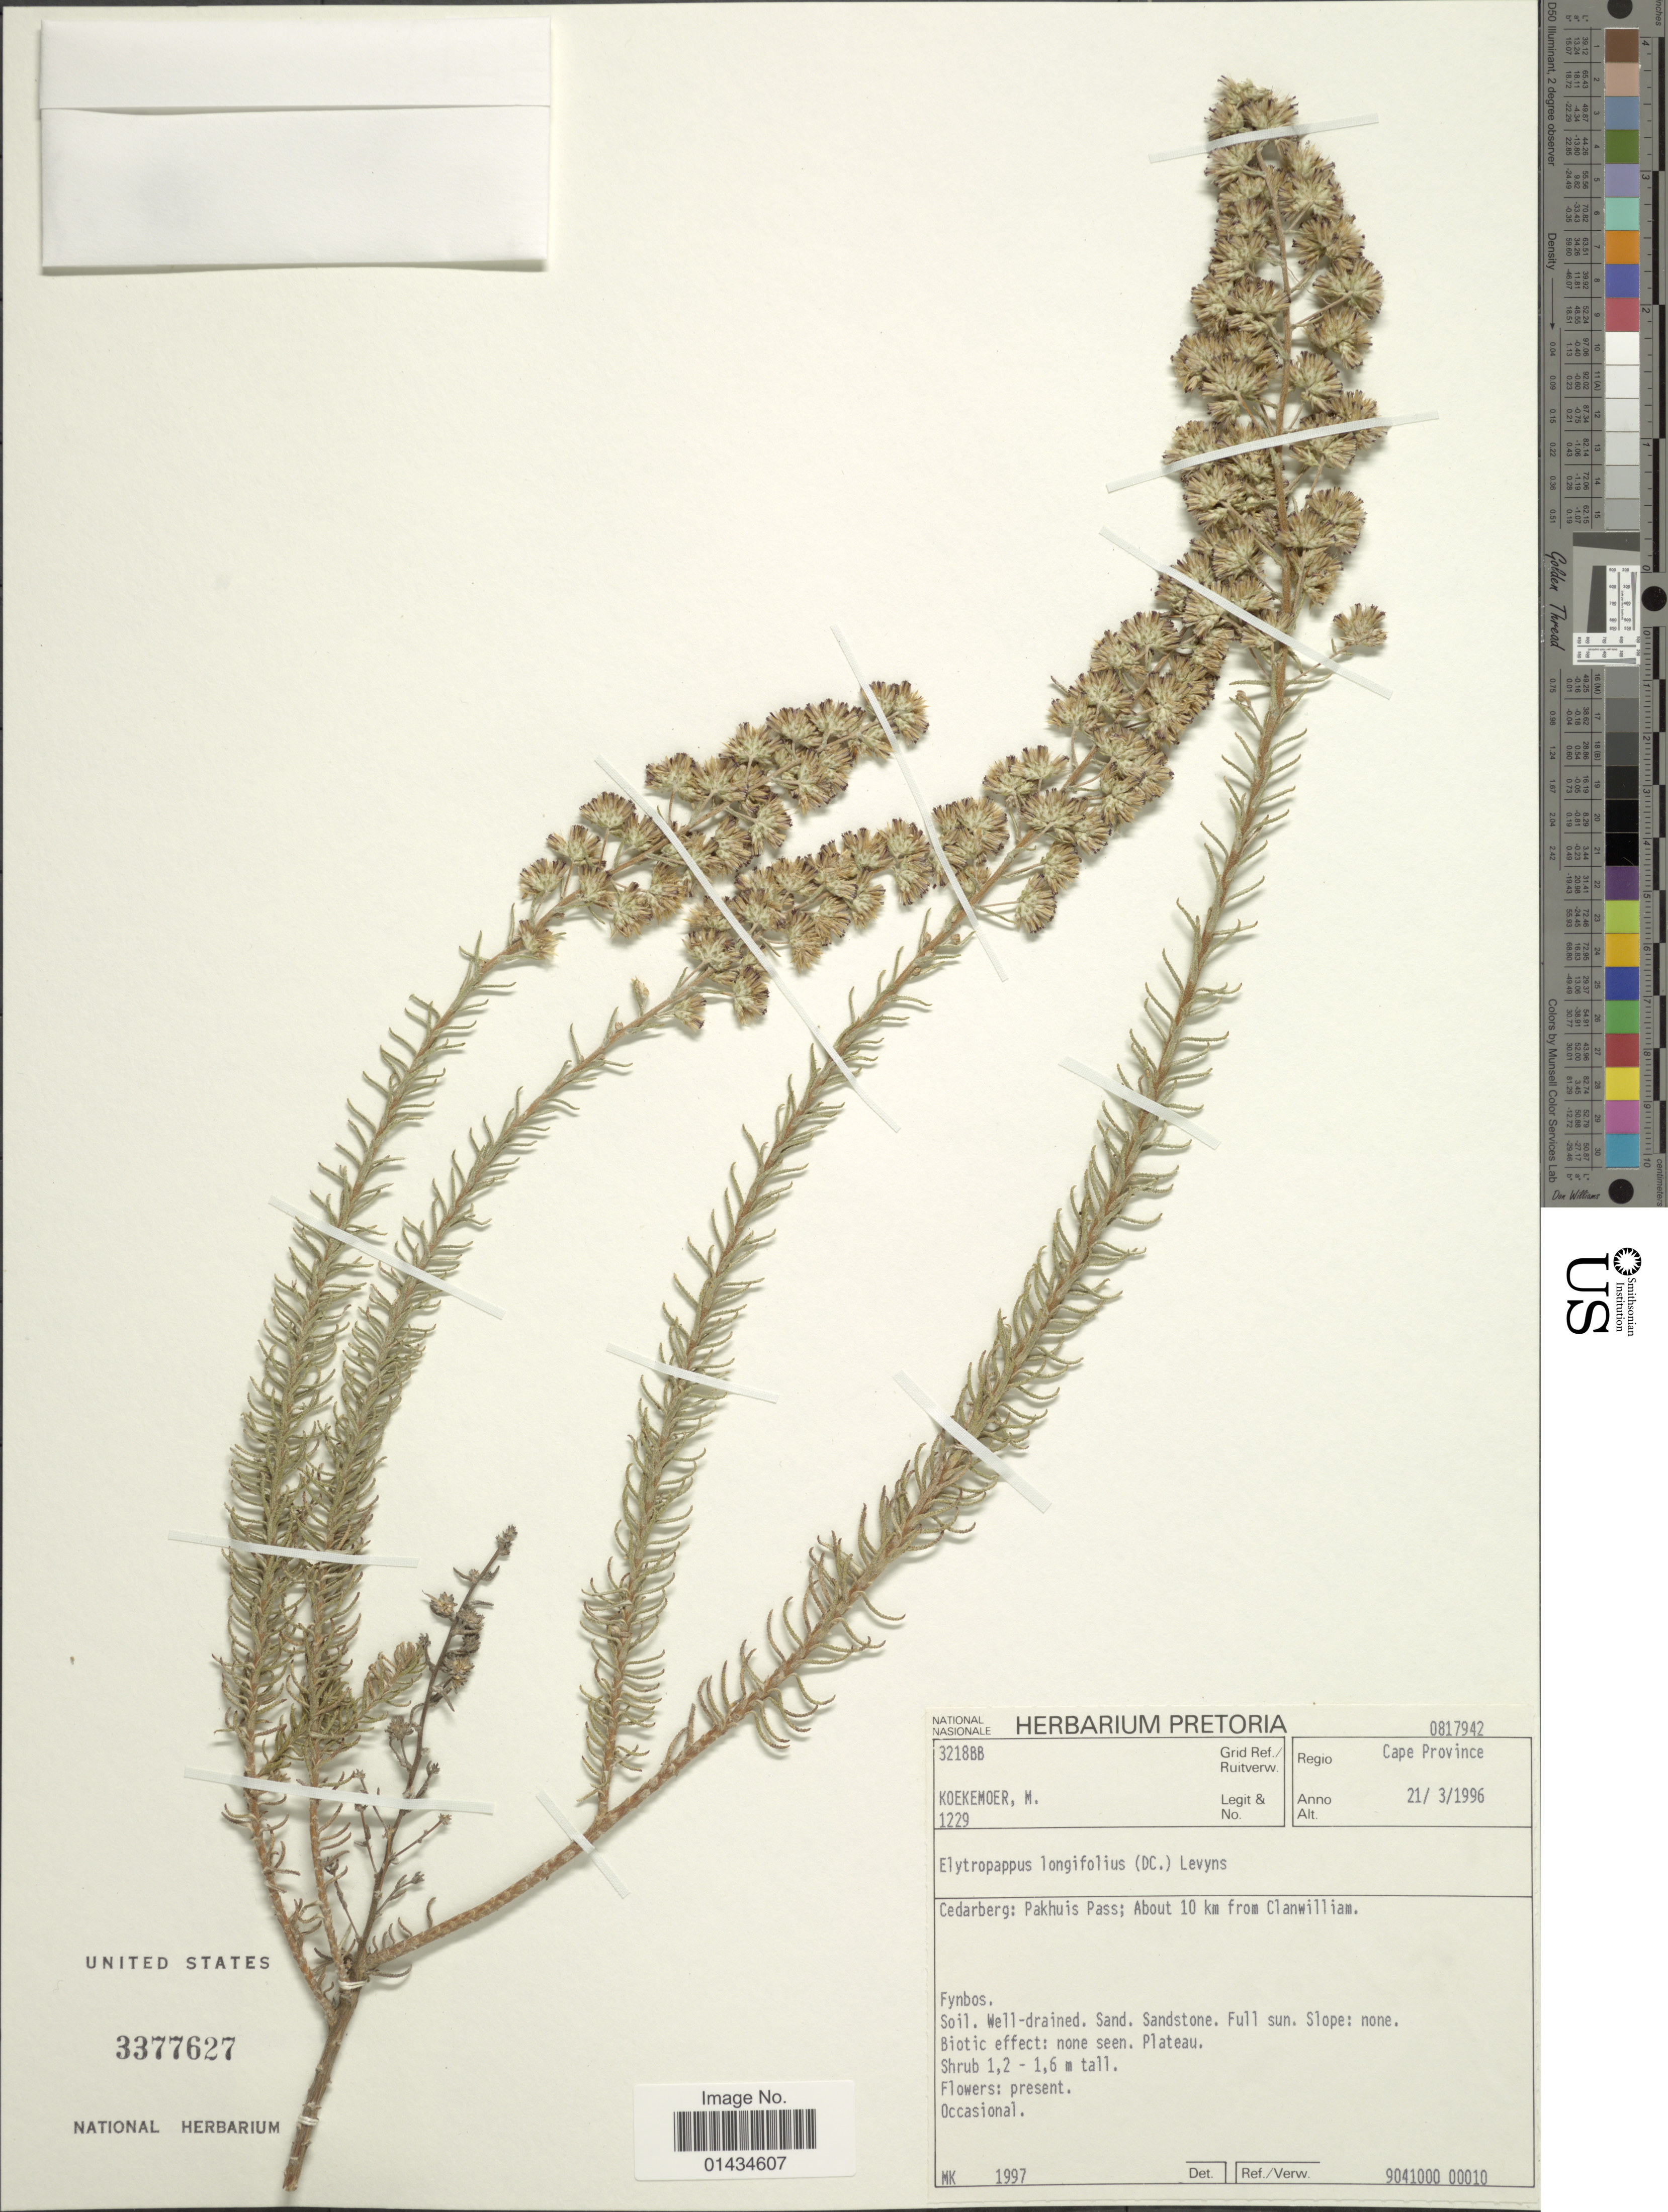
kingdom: Plantae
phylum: Tracheophyta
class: Magnoliopsida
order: Asterales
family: Asteraceae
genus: Elytropappus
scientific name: Elytropappus longifolius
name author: Levyns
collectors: M. Koekemoer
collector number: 1229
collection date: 1996-03-21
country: South Africa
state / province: Western Cape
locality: Cedarberg: Pakhuis Pass; about 10 km from Clanwilliam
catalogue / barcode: US 3377627